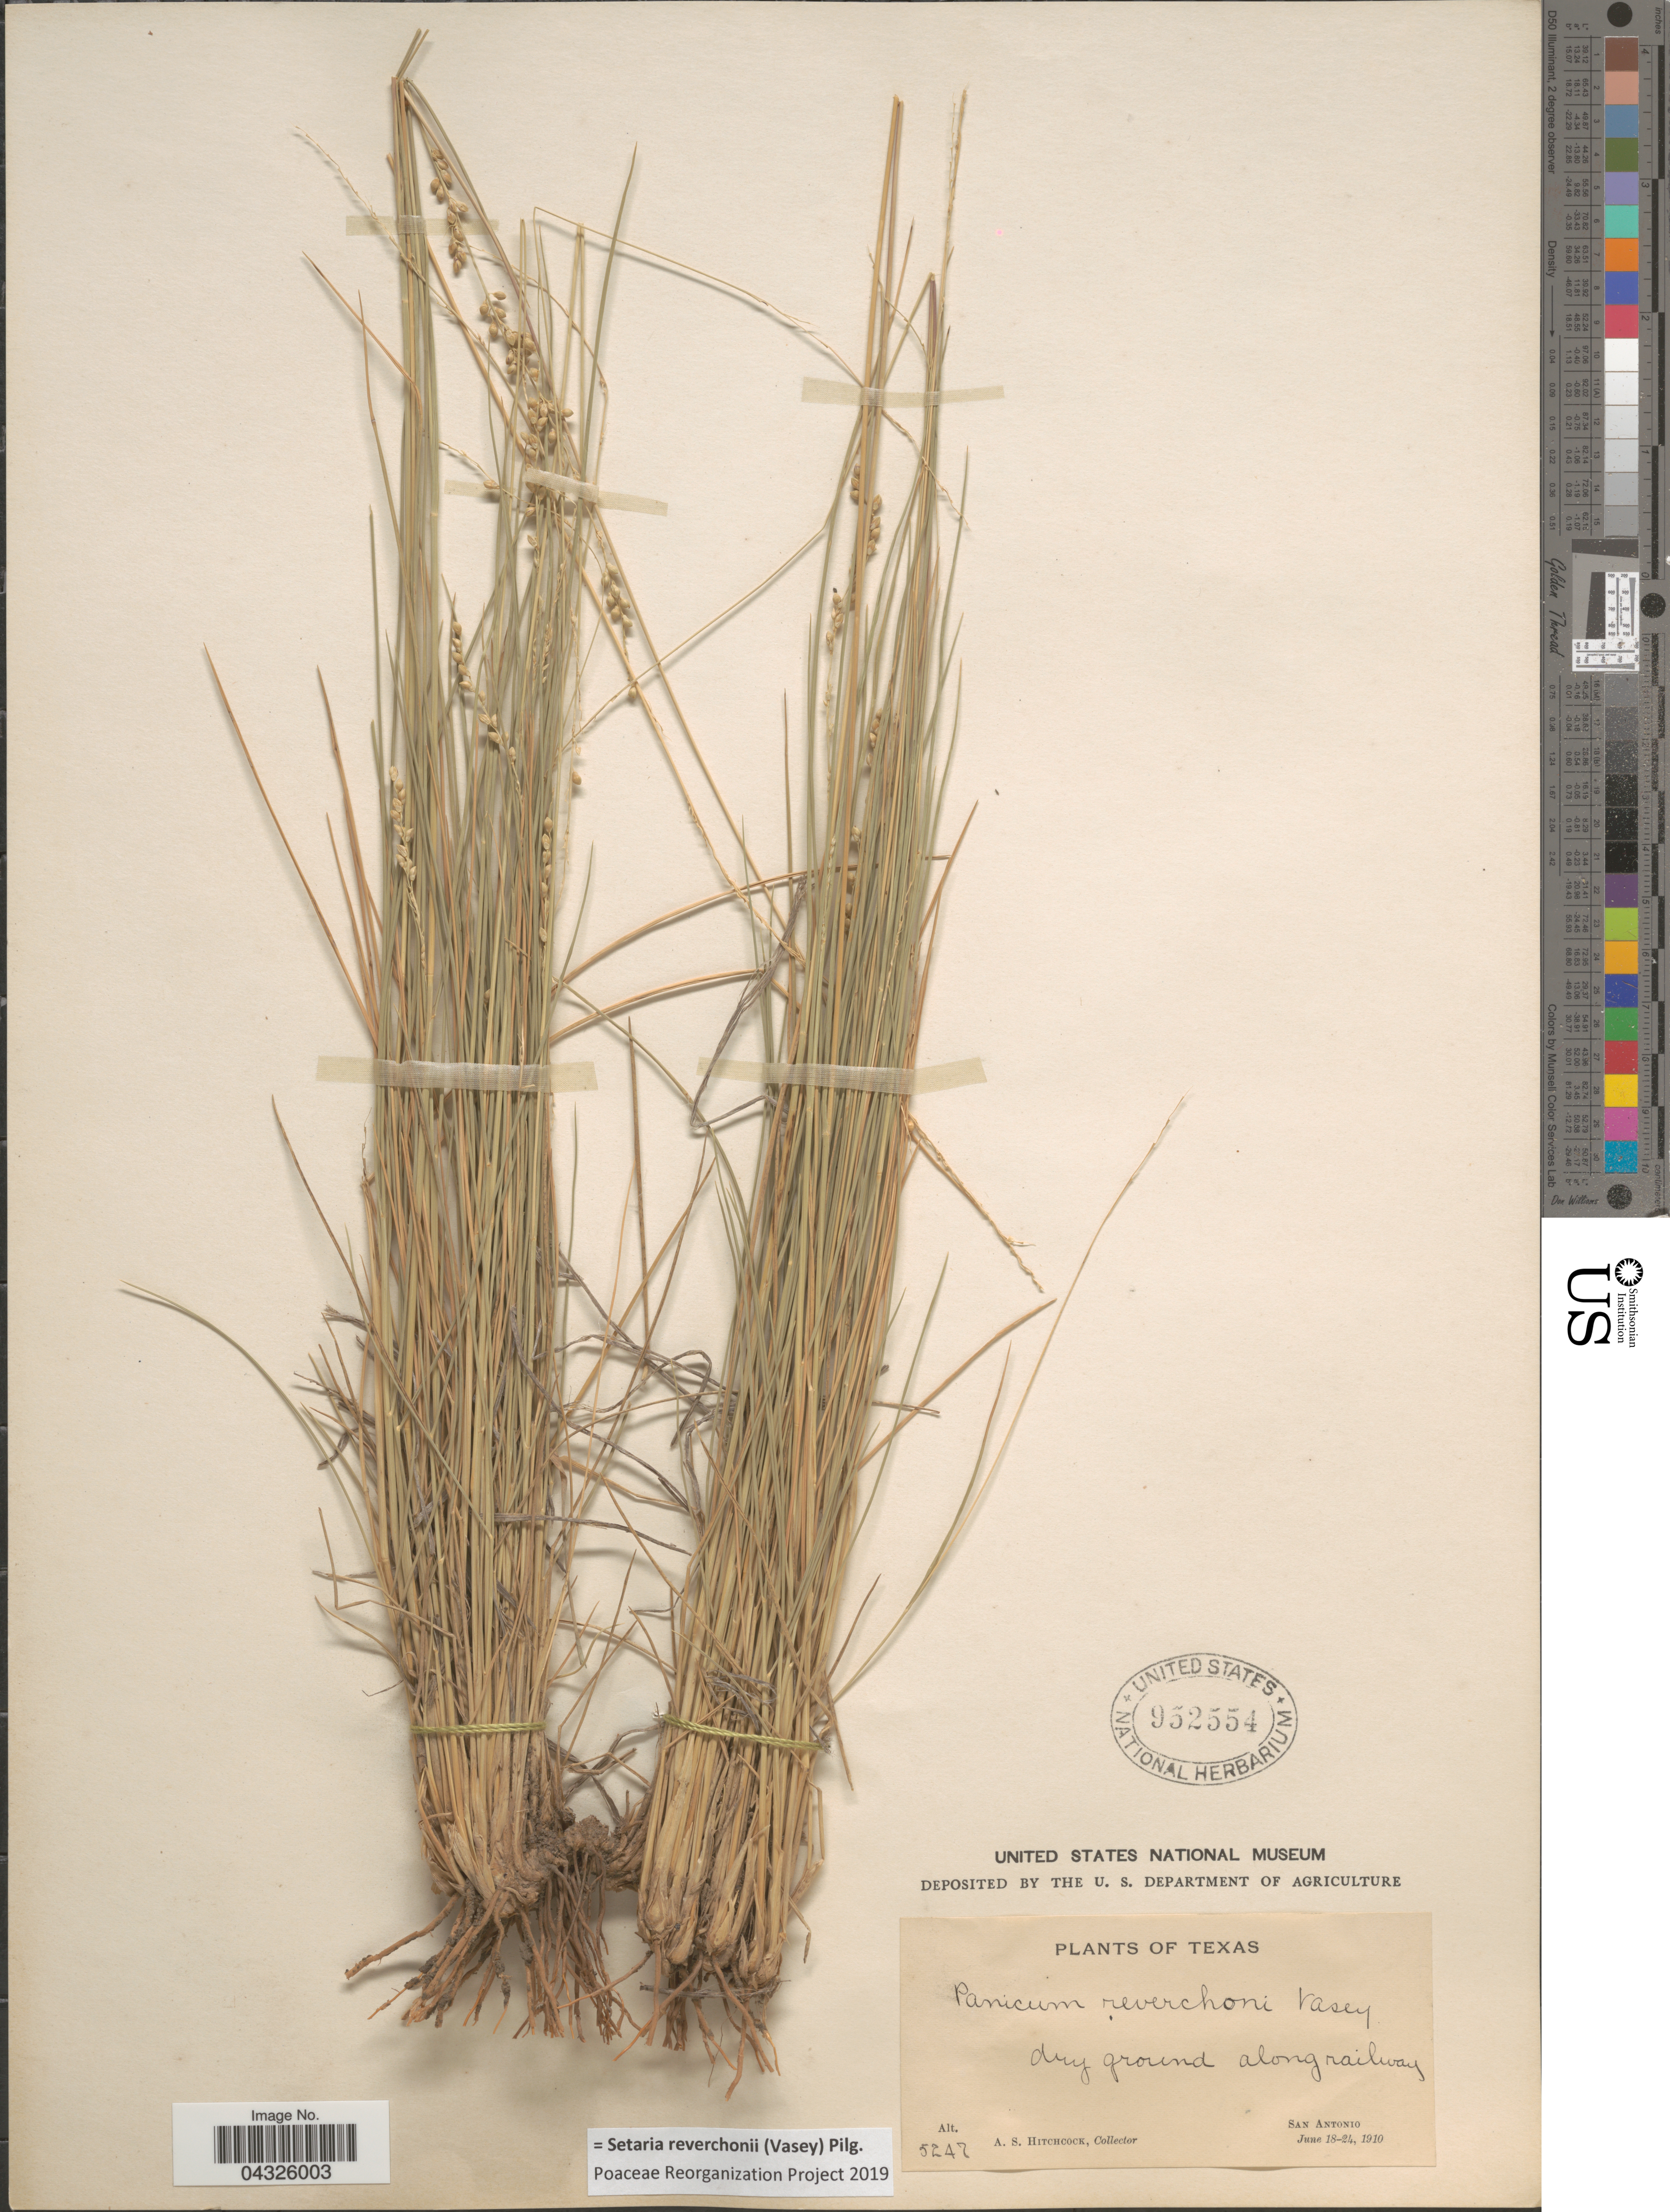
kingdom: Plantae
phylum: Tracheophyta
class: Liliopsida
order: Poales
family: Poaceae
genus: Setaria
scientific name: Setaria reverchonii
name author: (Vasey) Pilg.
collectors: A. S. Hitchcock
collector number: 5247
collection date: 1910-06-18/1910-06-24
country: United States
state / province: Texas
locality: Dry ground along railway. San Antonio.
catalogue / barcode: US 952554